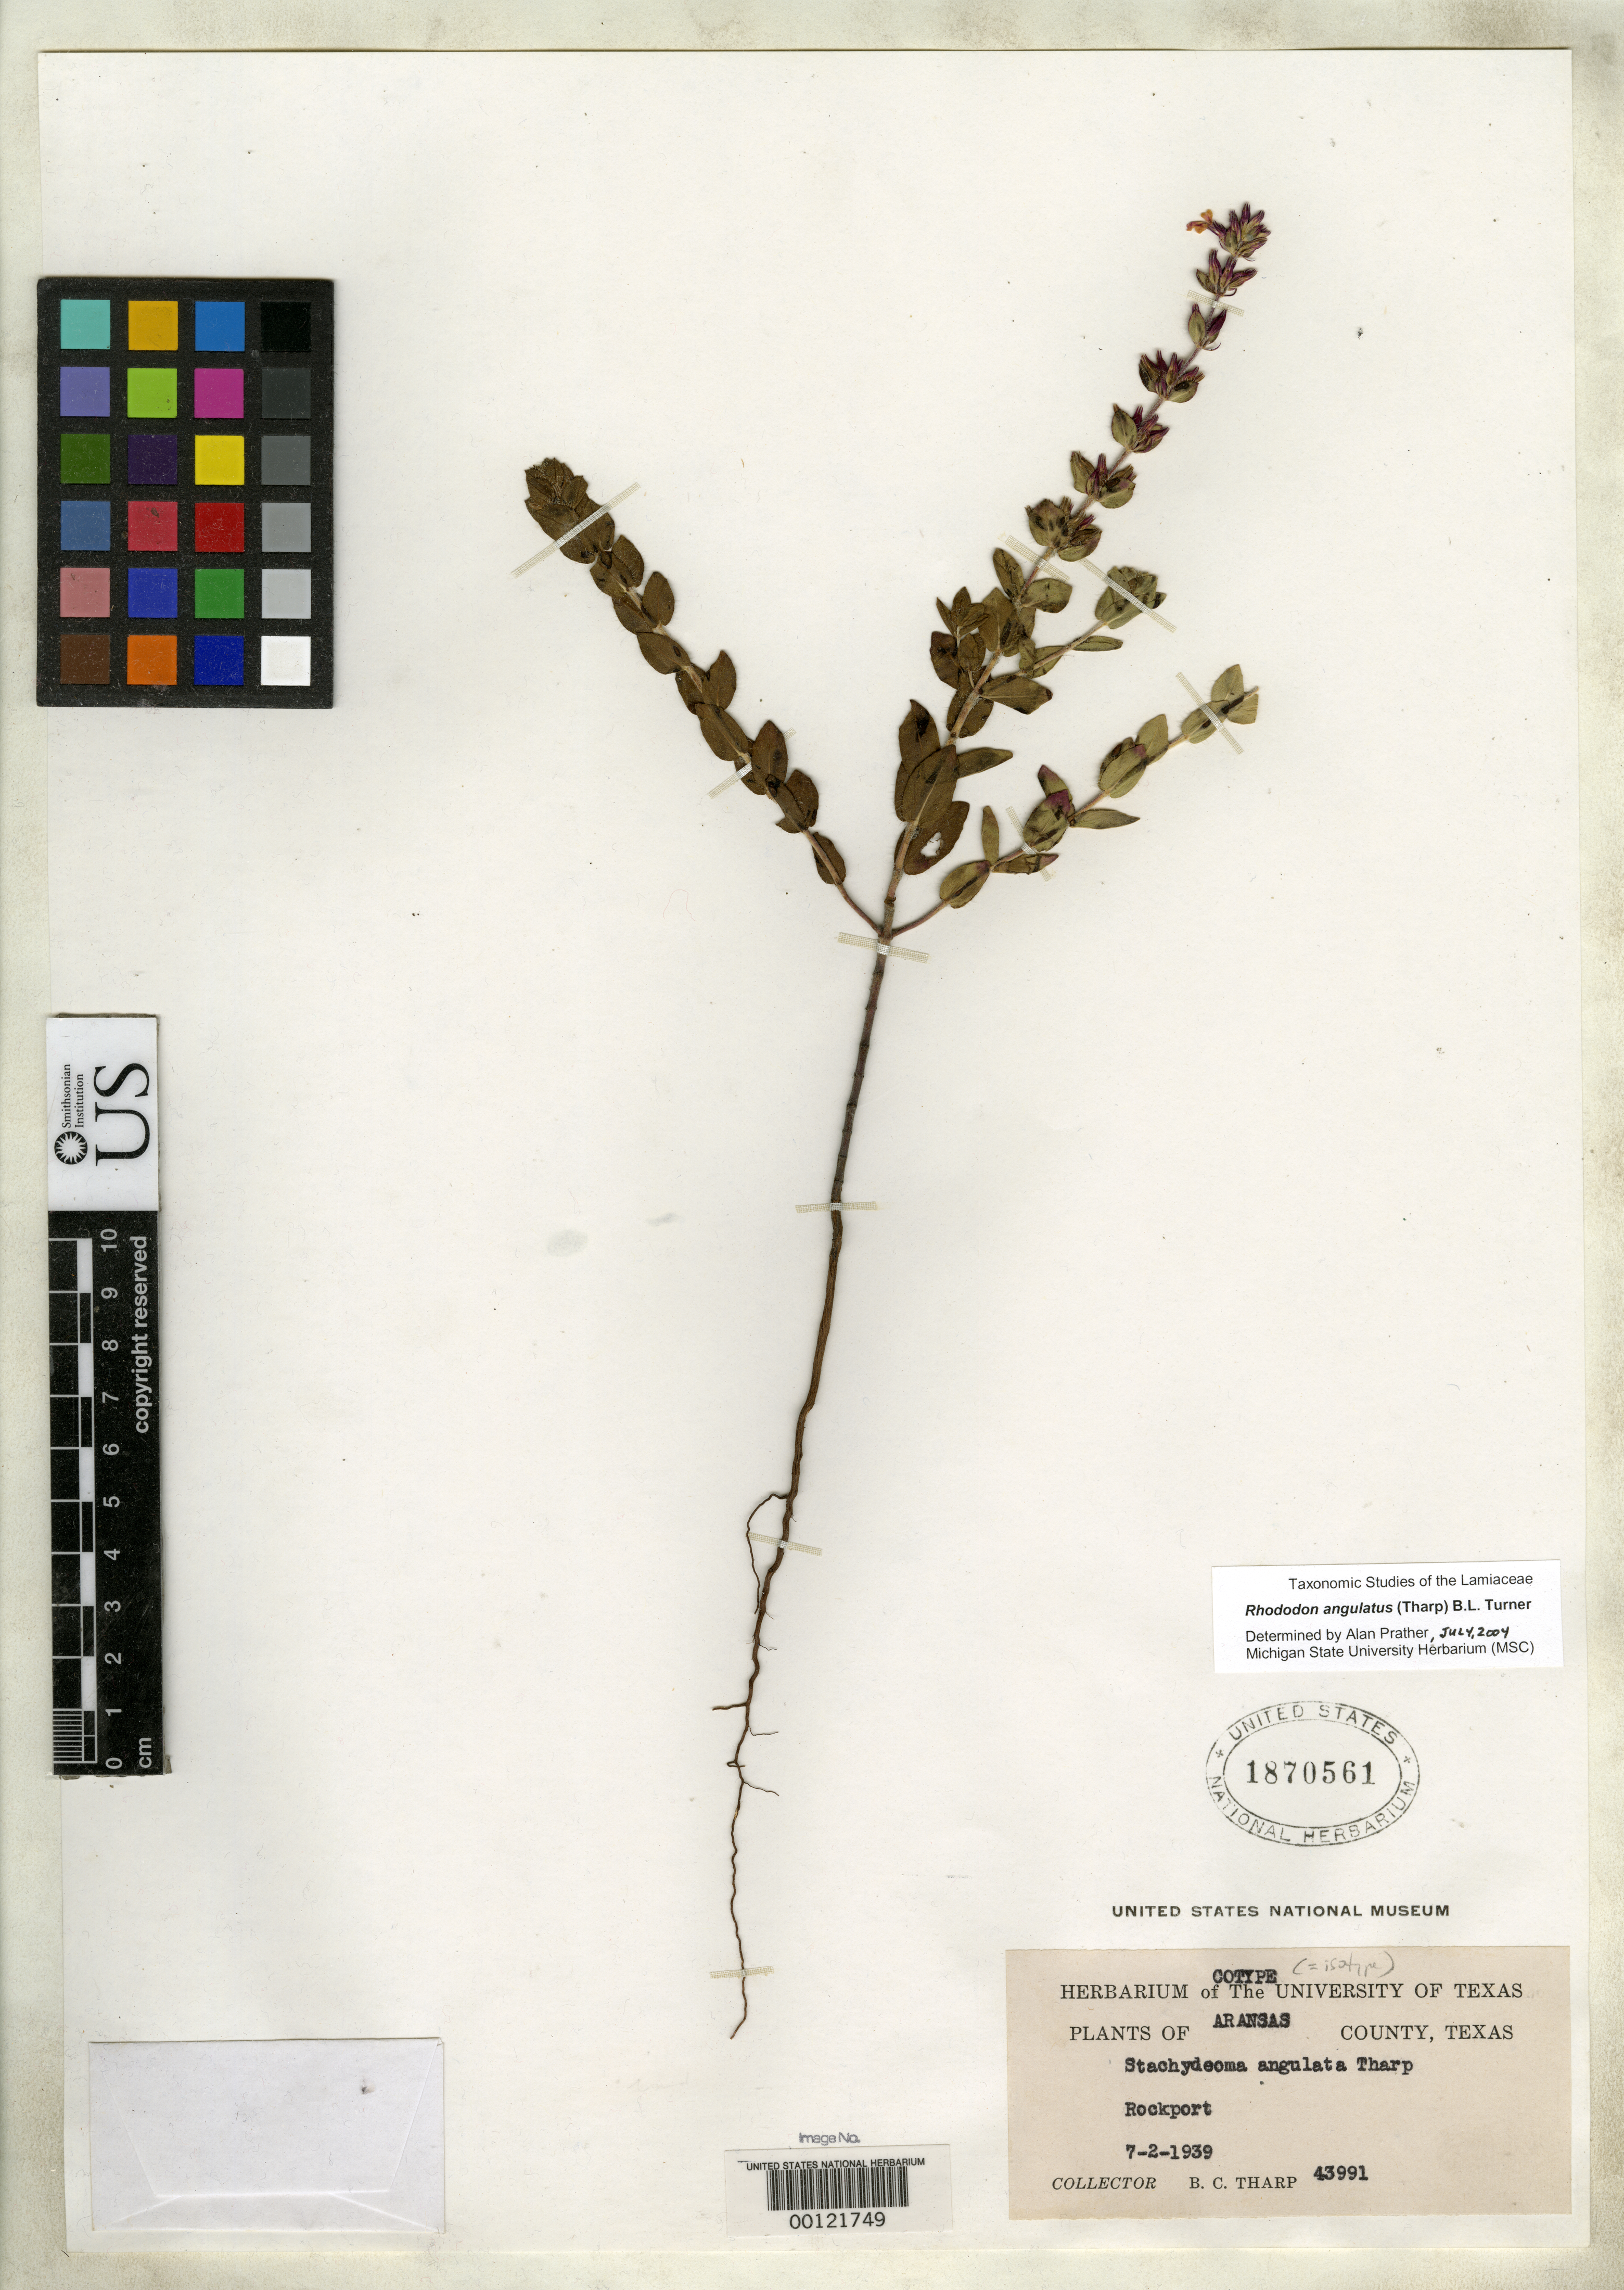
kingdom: Plantae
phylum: Tracheophyta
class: Magnoliopsida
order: Lamiales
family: Lamiaceae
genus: Stachydeoma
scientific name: Stachydeoma angulata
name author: Tharp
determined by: Prather, L. A.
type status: Isotype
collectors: B. C. Tharp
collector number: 43991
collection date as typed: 02 Jul 1939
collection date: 1939-07-02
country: United States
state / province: Texas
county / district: Aransas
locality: Rockport.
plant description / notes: Annotated as "cotype".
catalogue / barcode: US 1870561